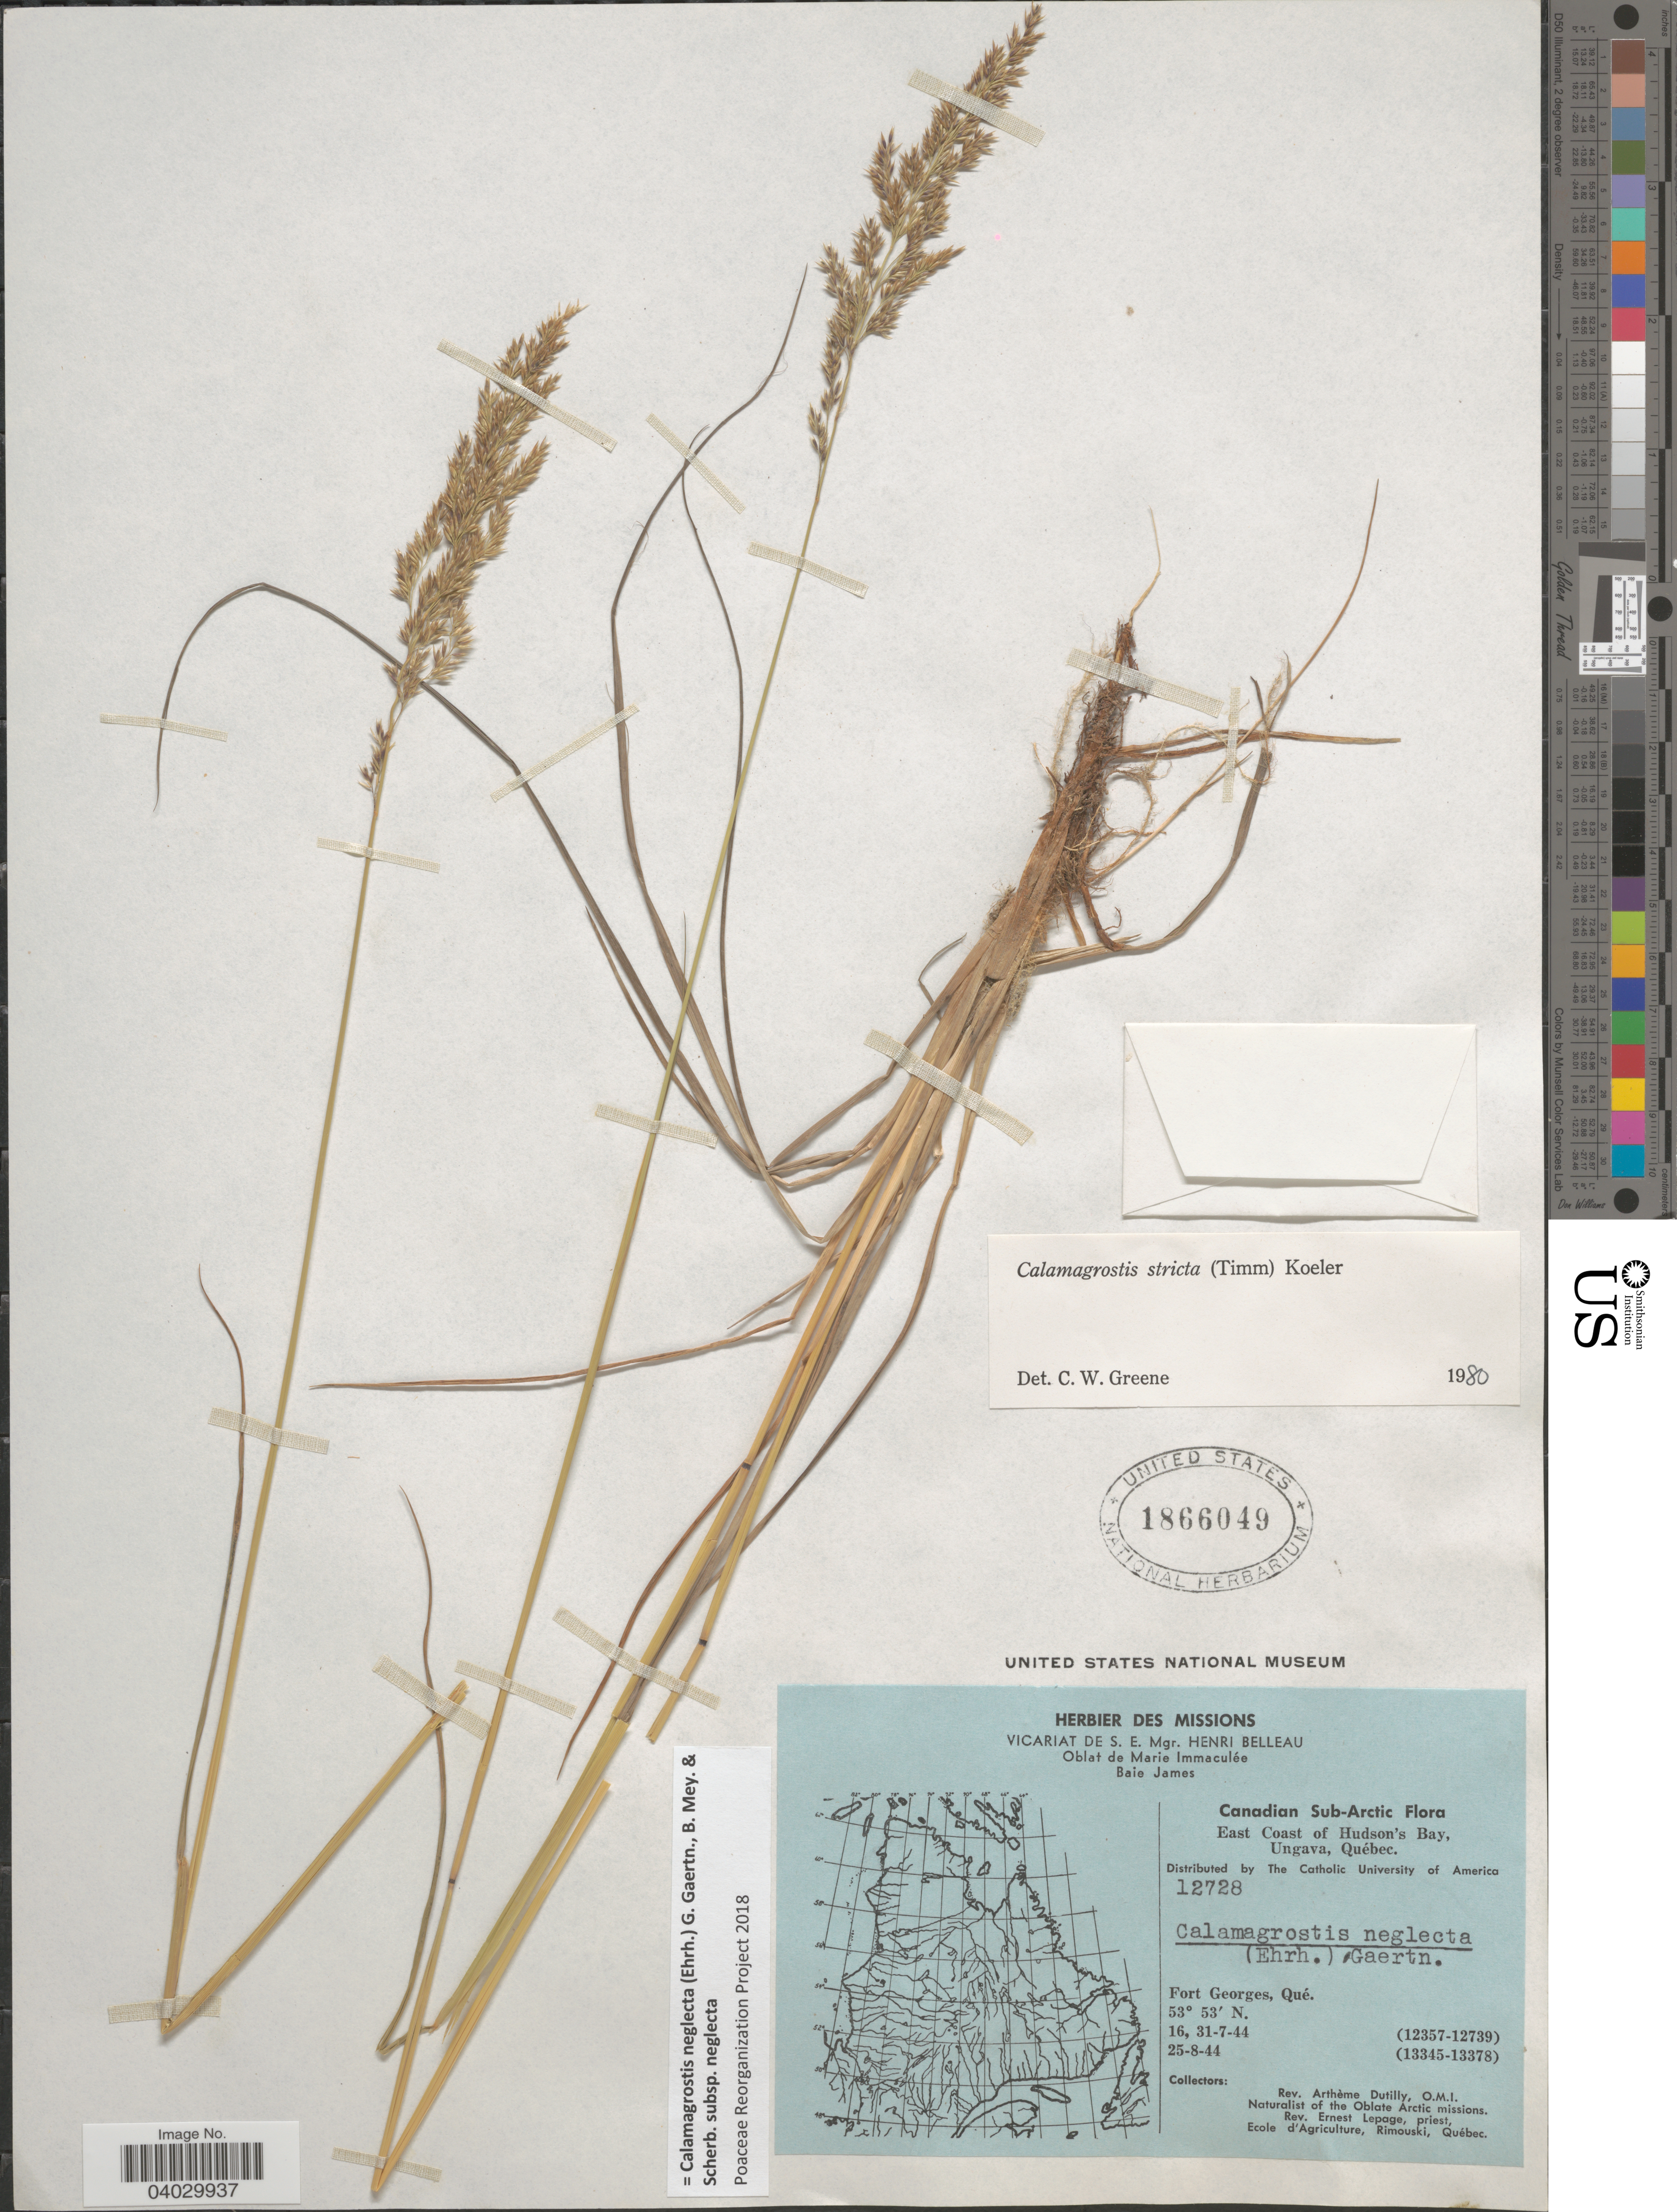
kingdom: Plantae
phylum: Tracheophyta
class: Liliopsida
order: Poales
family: Poaceae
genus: Calamagrostis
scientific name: Calamagrostis neglecta subsp. neglecta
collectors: A. Dutilly & E. Lepage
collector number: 12728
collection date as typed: Transcribed d/m/y: 16/7/44 to 25/8/44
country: Canada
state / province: Quebec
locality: Canadian Sub-Arctic. East Coast of Hudson's Bay, Ungava. Fort Georges.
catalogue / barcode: US 1866049